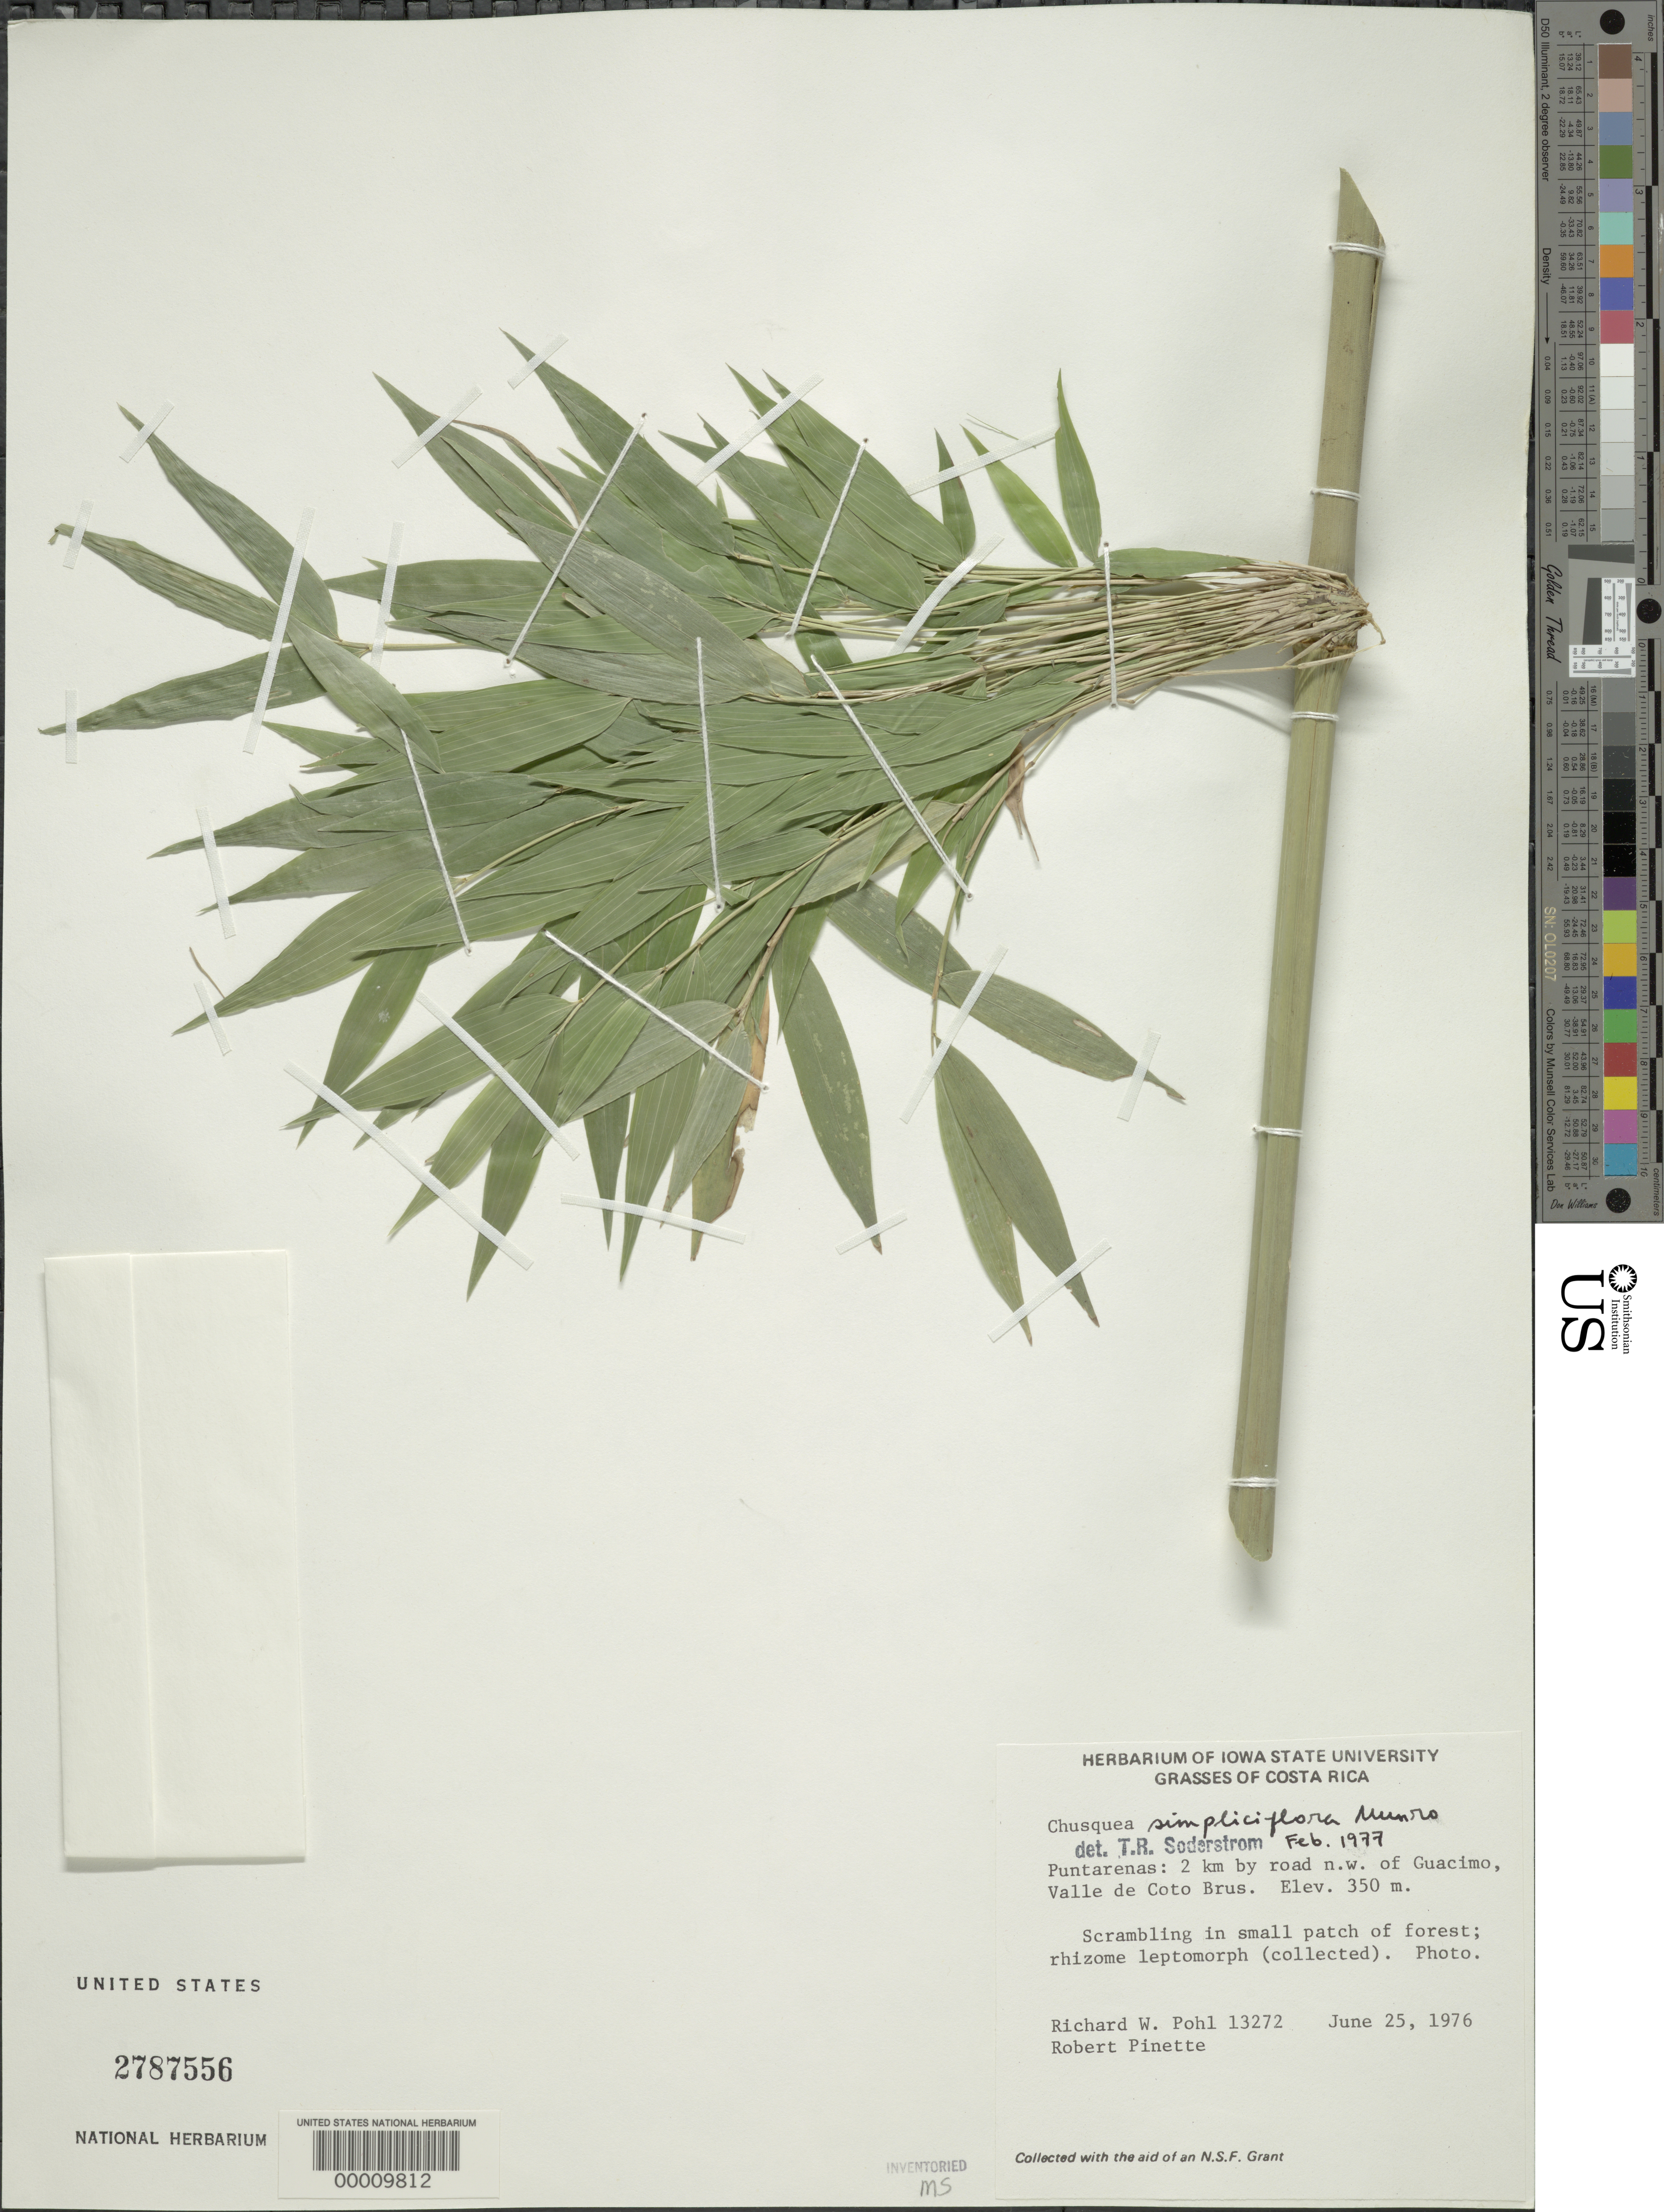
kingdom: Plantae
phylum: Tracheophyta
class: Liliopsida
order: Poales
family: Poaceae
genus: Chusquea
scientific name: Chusquea simpliciflora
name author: Munro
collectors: R. W. Pohl & R. Pinette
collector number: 13272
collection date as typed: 25 Jun 1976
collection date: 1976-06-25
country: Costa Rica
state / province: Puntarenas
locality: Guacimo, valle de coto brus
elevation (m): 350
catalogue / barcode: US 2787556